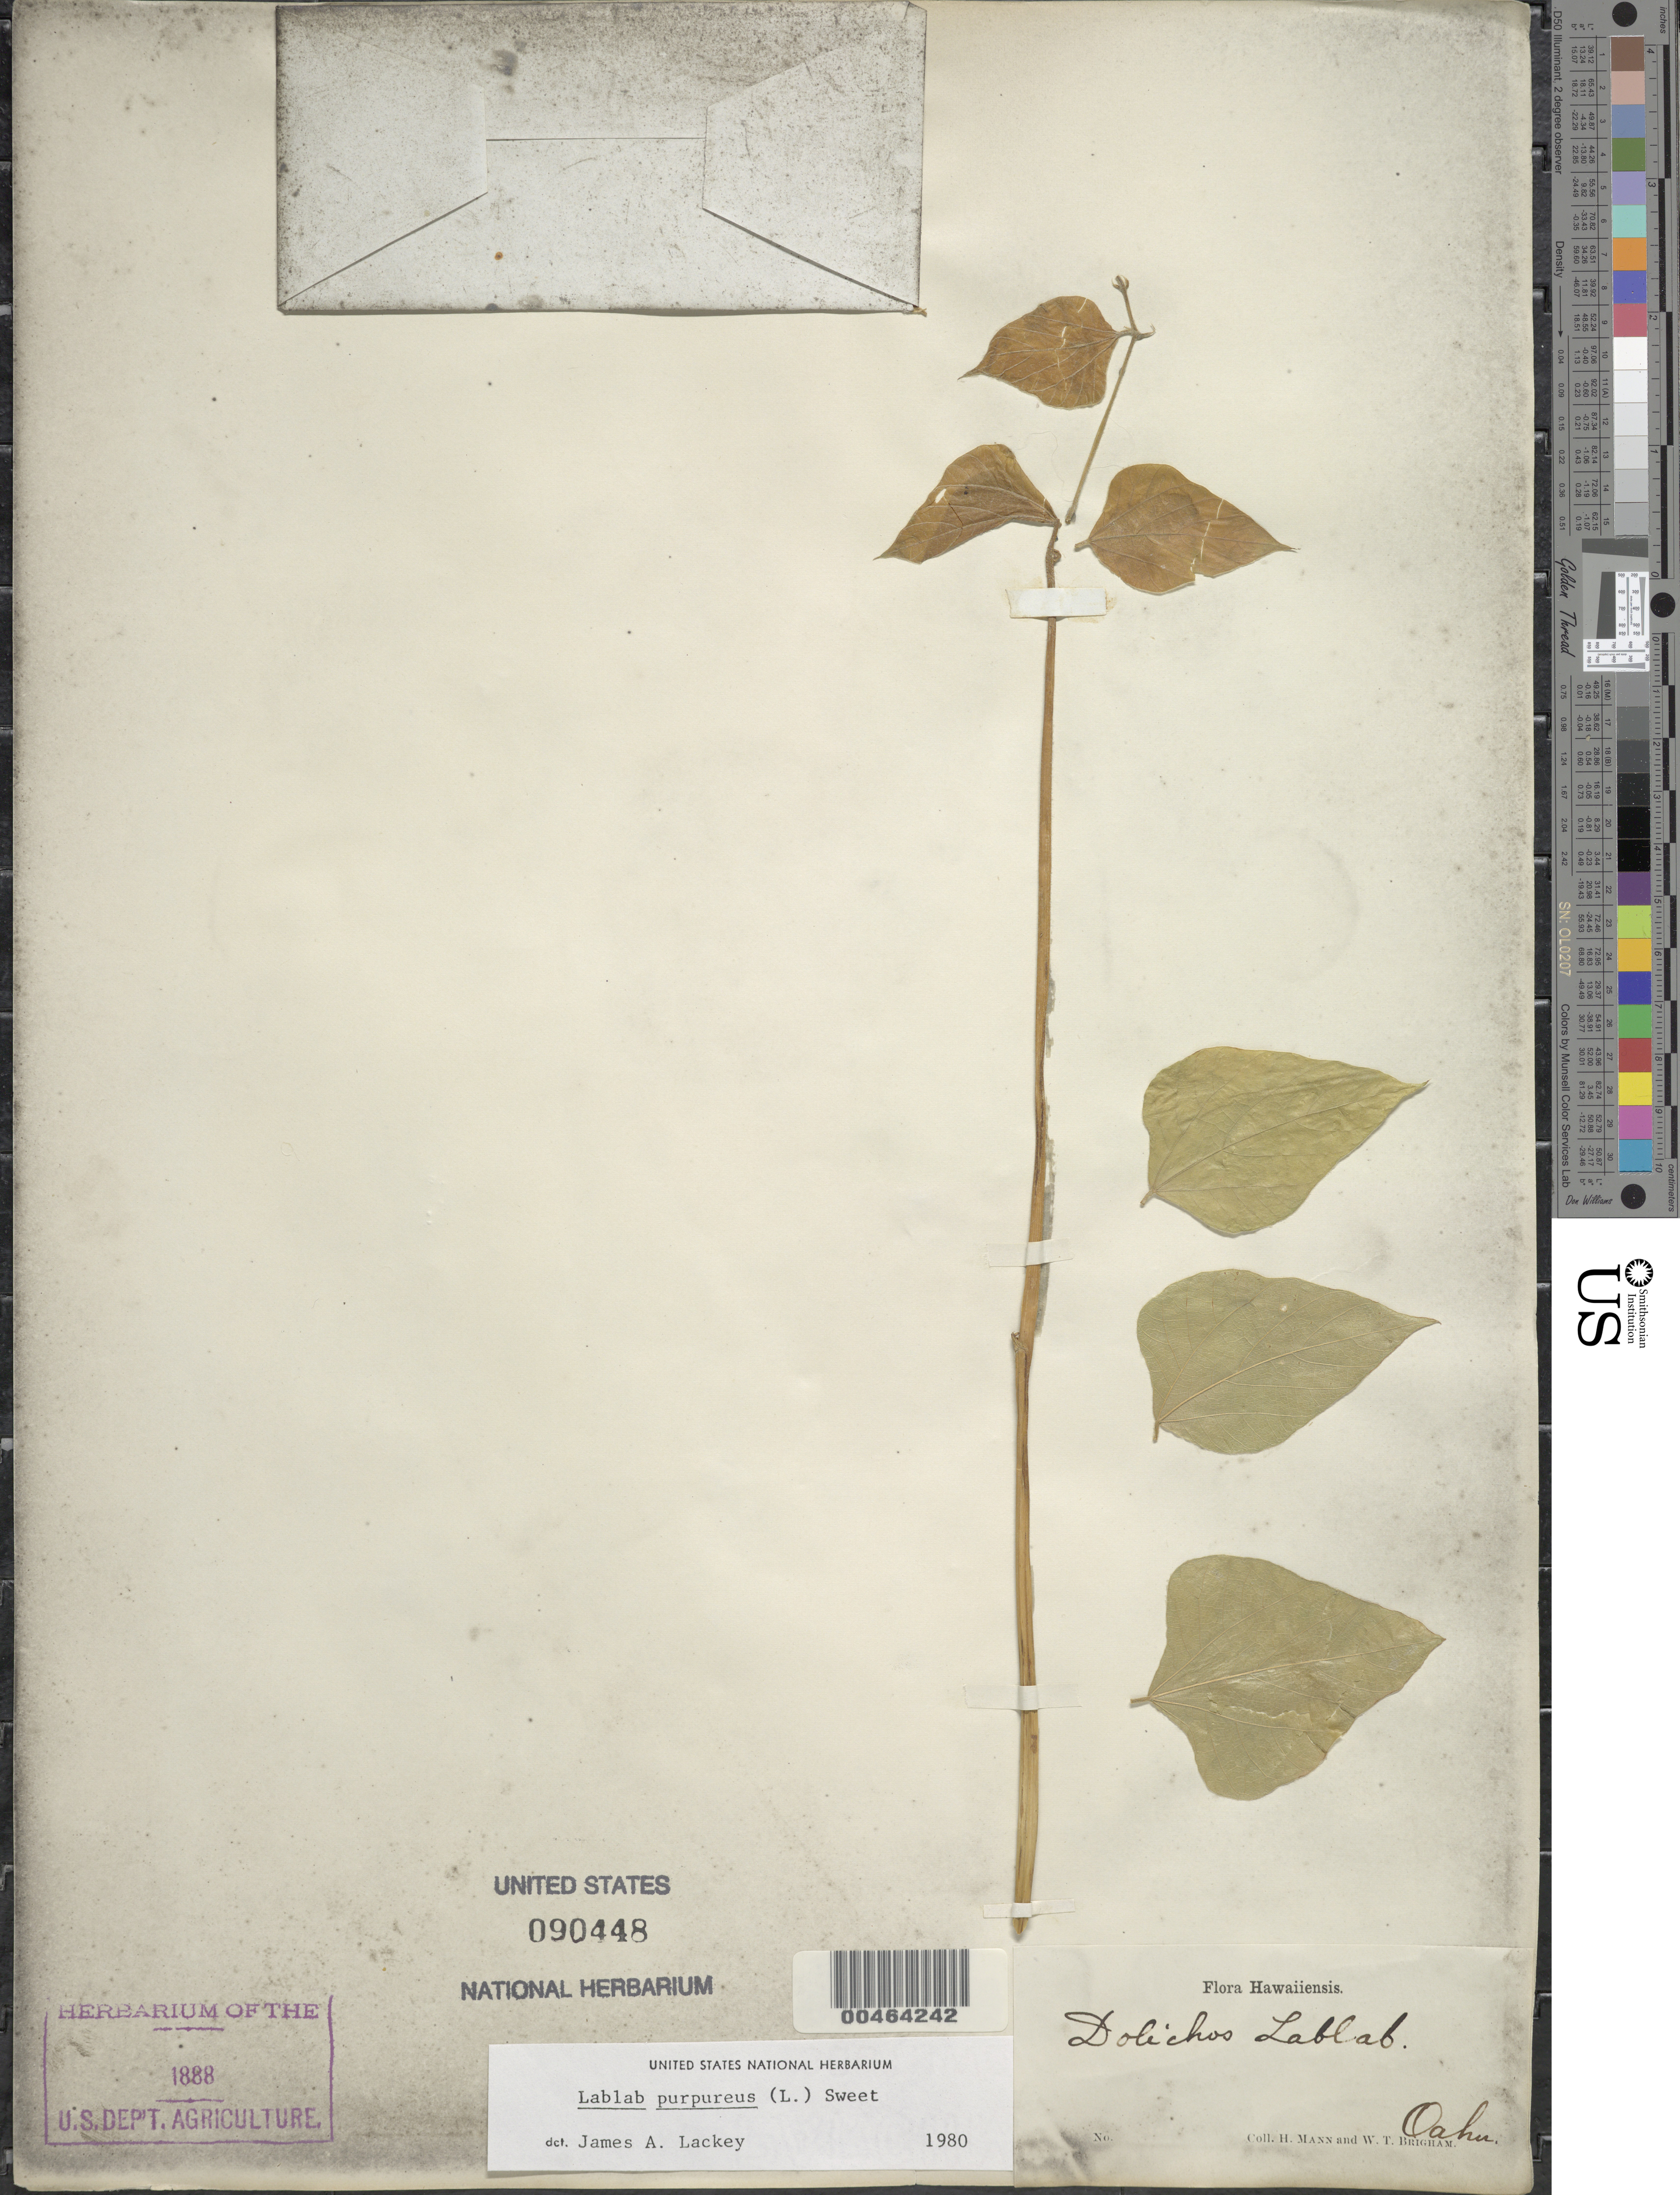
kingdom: Plantae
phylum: Tracheophyta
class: Magnoliopsida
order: Fabales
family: Fabaceae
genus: Lablab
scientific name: Lablab purpureus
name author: (L.) Sweet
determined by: Lackey, James A.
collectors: H. Mann & W. T. Brigham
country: United States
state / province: Hawaii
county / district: Honolulu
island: Oahu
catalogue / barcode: US 90448